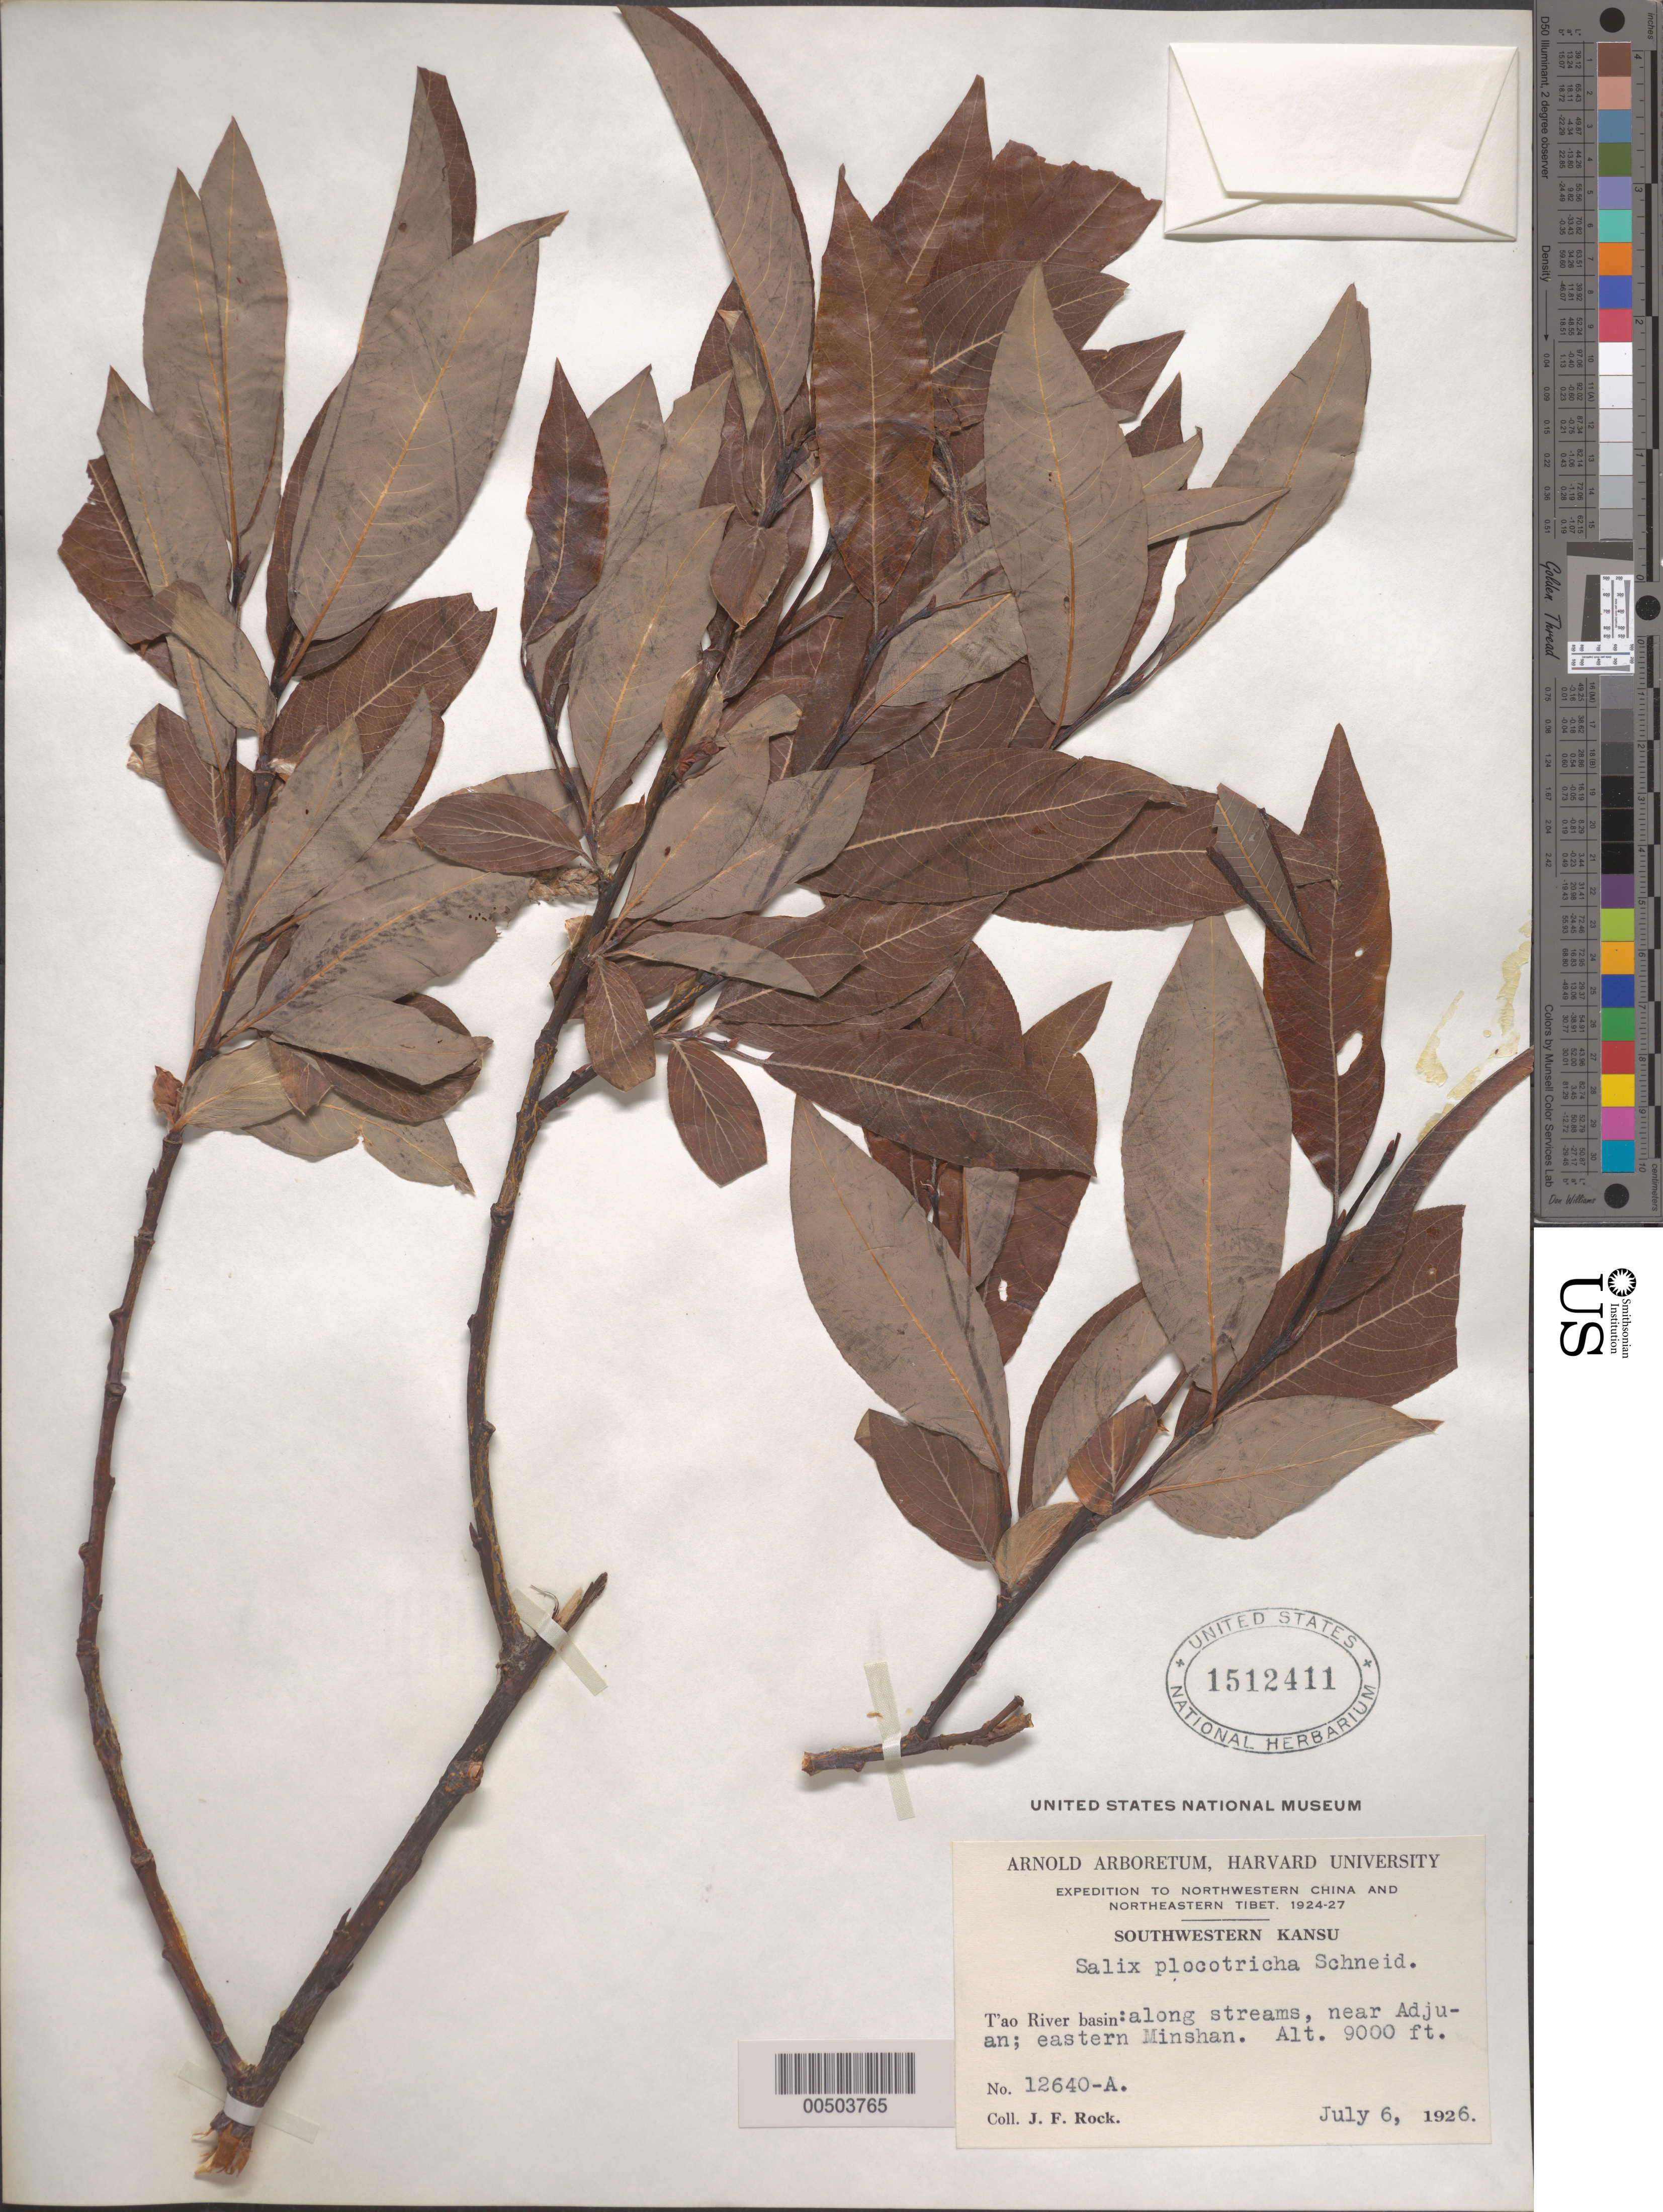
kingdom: Plantae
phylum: Tracheophyta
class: Magnoliopsida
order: Malpighiales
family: Salicaceae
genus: Salix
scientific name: Salix plocotricha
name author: C.K. Schneid. in Sarg.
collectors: J. F. Rock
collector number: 12640a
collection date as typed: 06 Jul 1926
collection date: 1926-07-06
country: China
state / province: Gansu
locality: Tao River basin: along streams, near Adjuan; eastern Minshan.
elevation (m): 2743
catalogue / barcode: US 1512411